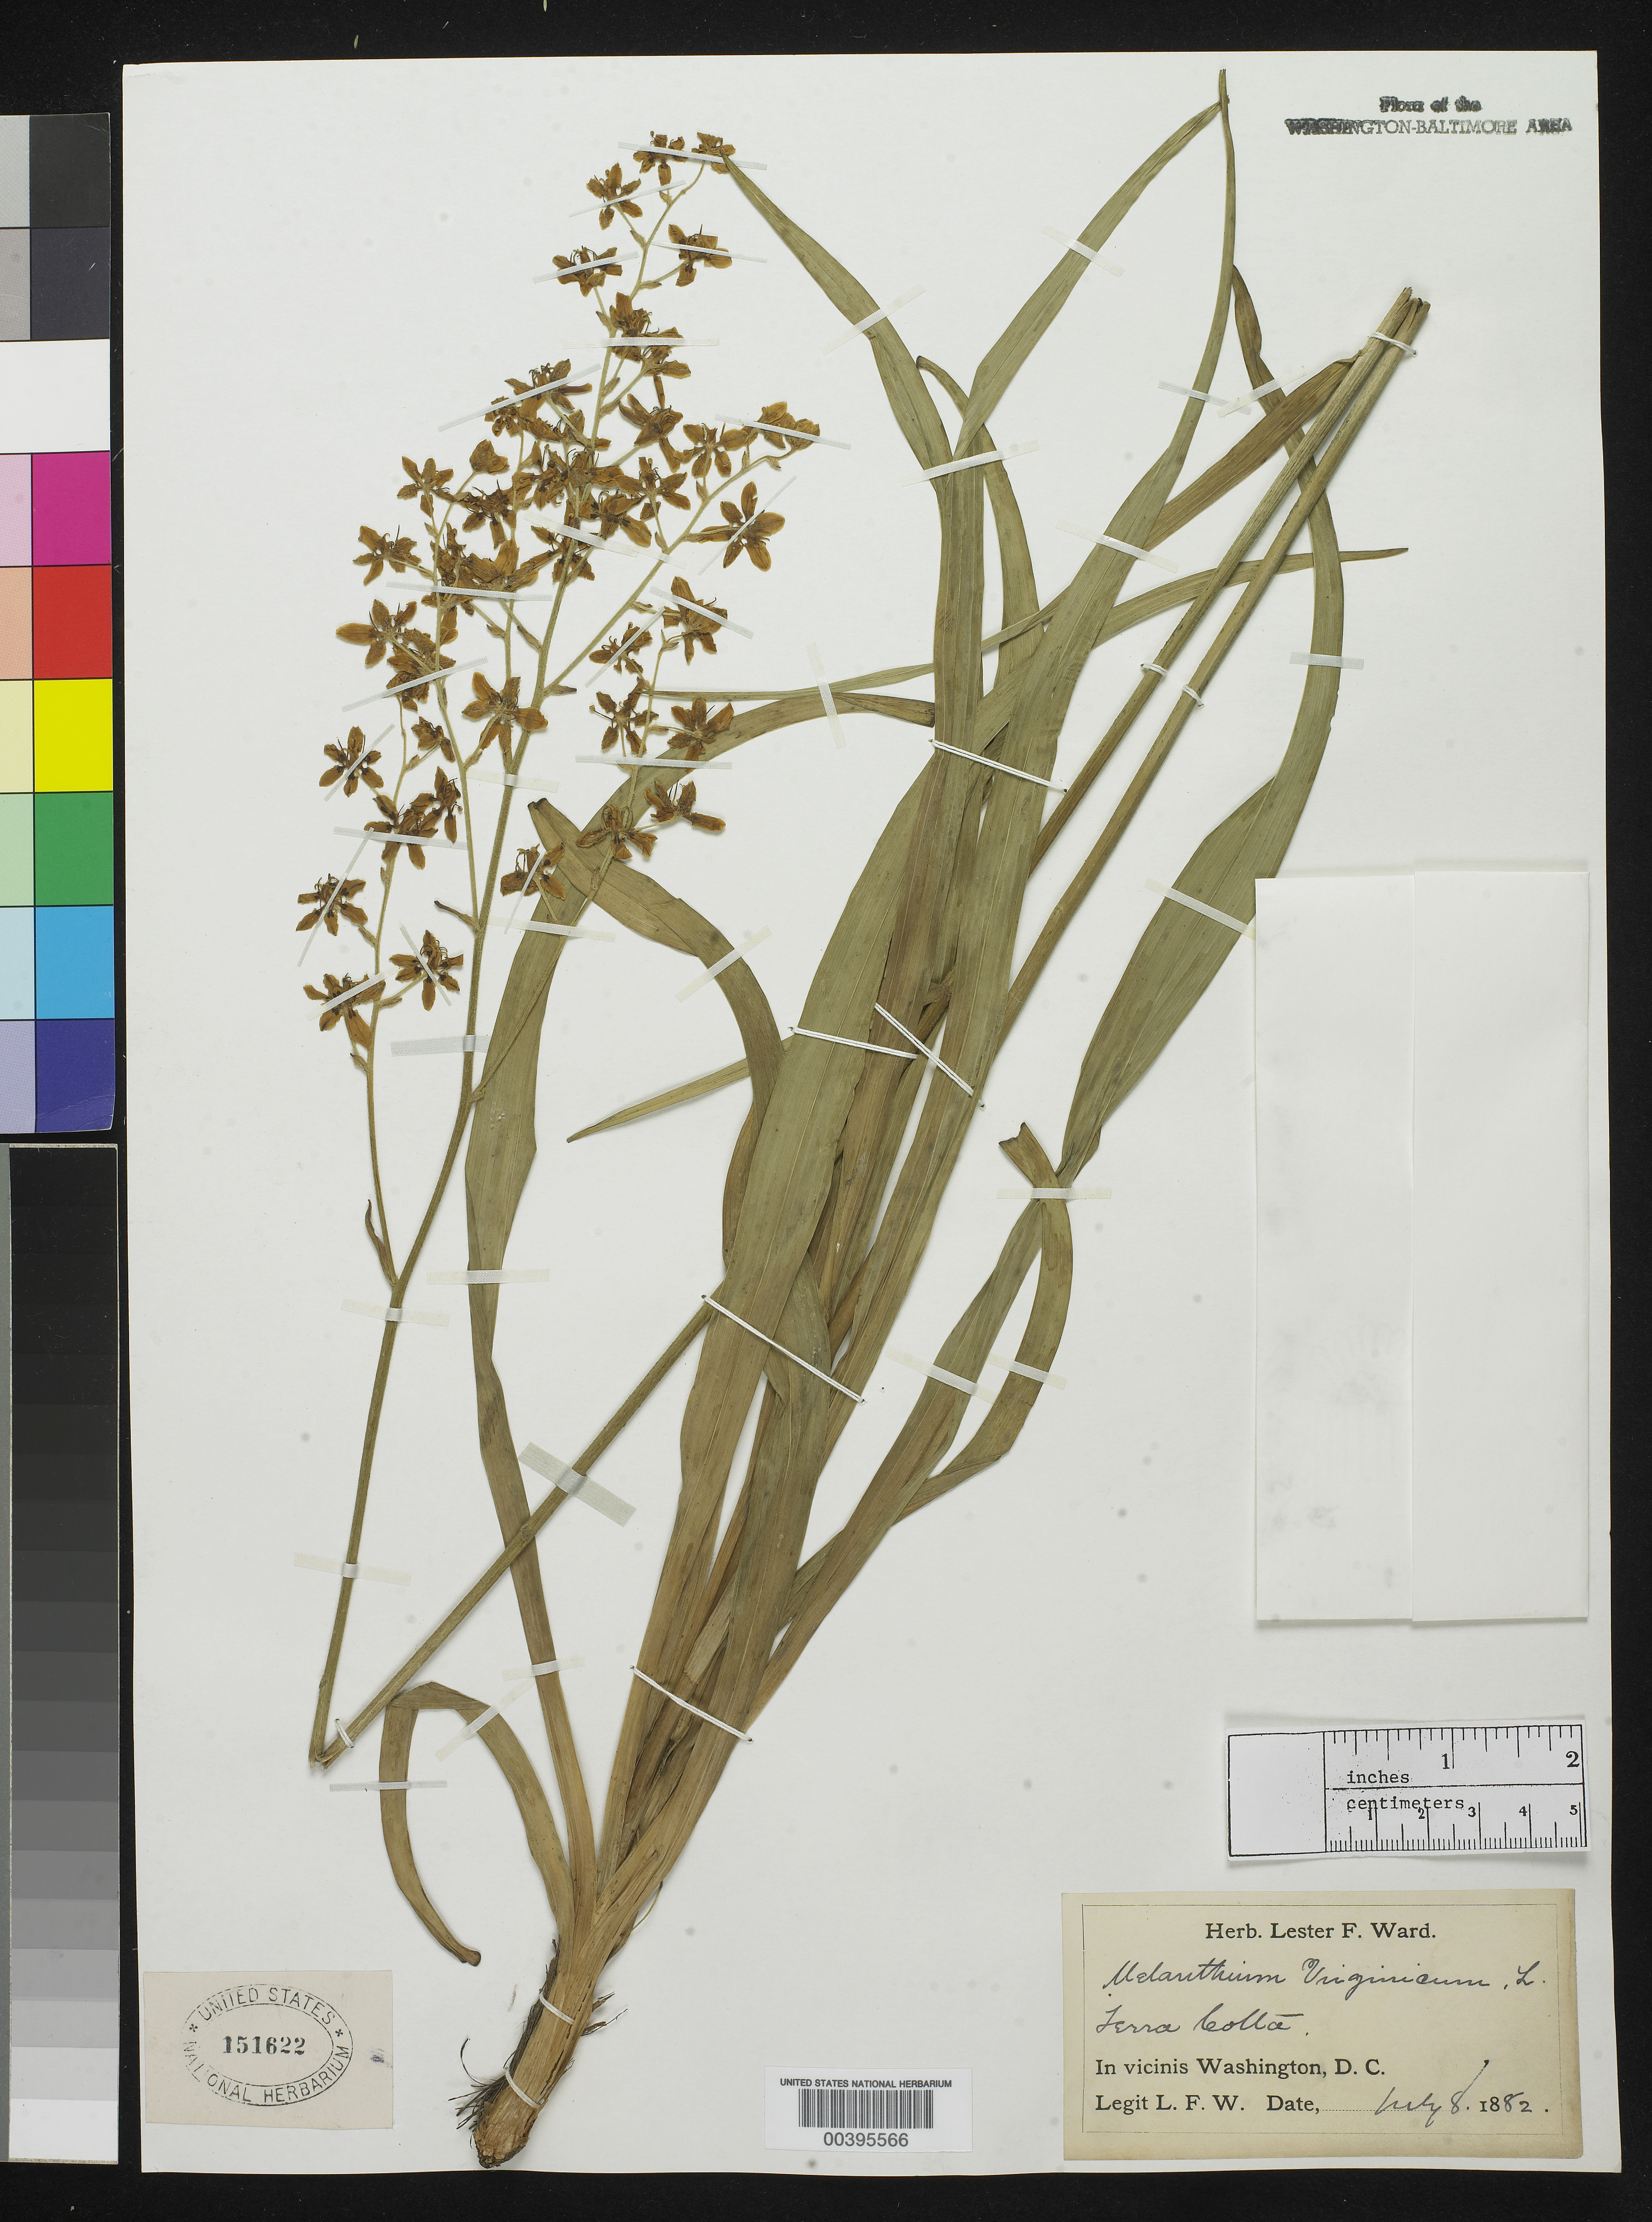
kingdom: Plantae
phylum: Tracheophyta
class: Liliopsida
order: Liliales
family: Melanthiaceae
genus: Melanthium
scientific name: Melanthium virginicum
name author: L.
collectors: L. F. Ward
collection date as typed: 08 Jul 1882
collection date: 1882-07-08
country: United States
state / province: District of Columbia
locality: Terra Cotta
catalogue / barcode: US 151622